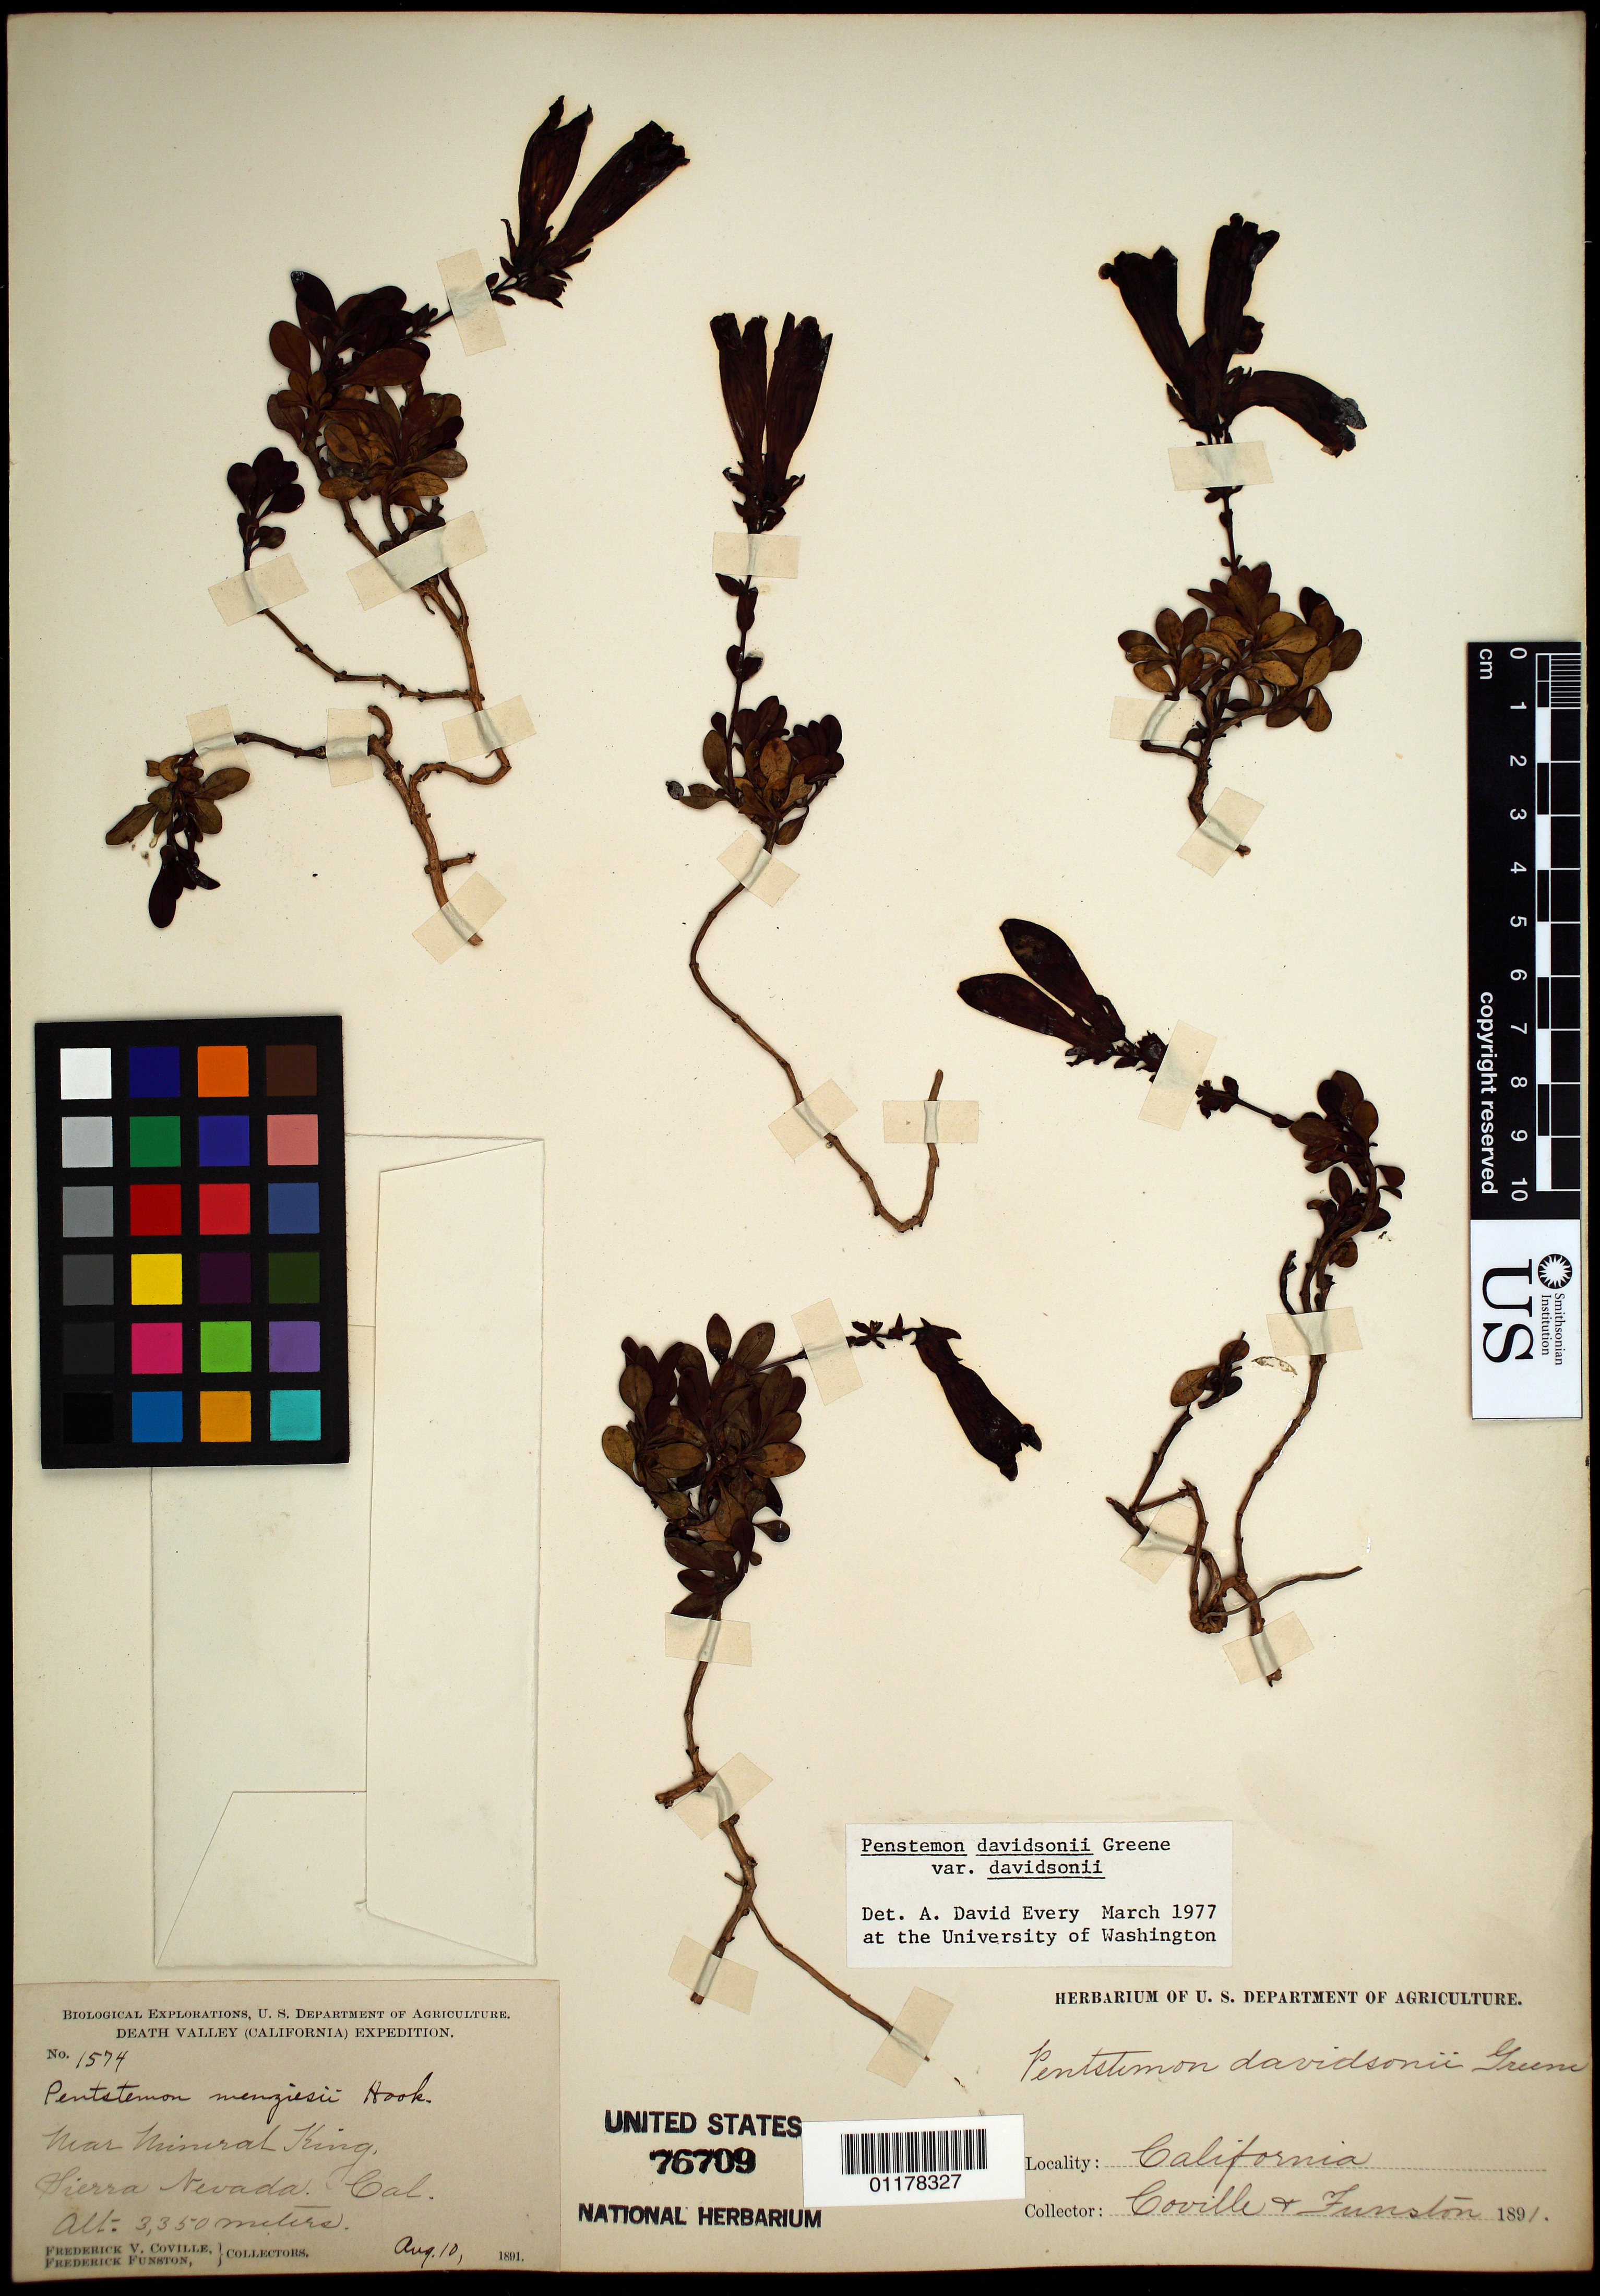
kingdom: Plantae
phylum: Tracheophyta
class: Magnoliopsida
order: Lamiales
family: Plantaginaceae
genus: Penstemon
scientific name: Penstemon davidsonii var. davidsonii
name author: Greene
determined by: Every, A. D.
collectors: F. V. Coville & F. Funston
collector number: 1574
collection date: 1891-08-10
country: United States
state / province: California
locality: near Mineral King, Sierra Nevada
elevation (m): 3350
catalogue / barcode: US 76709